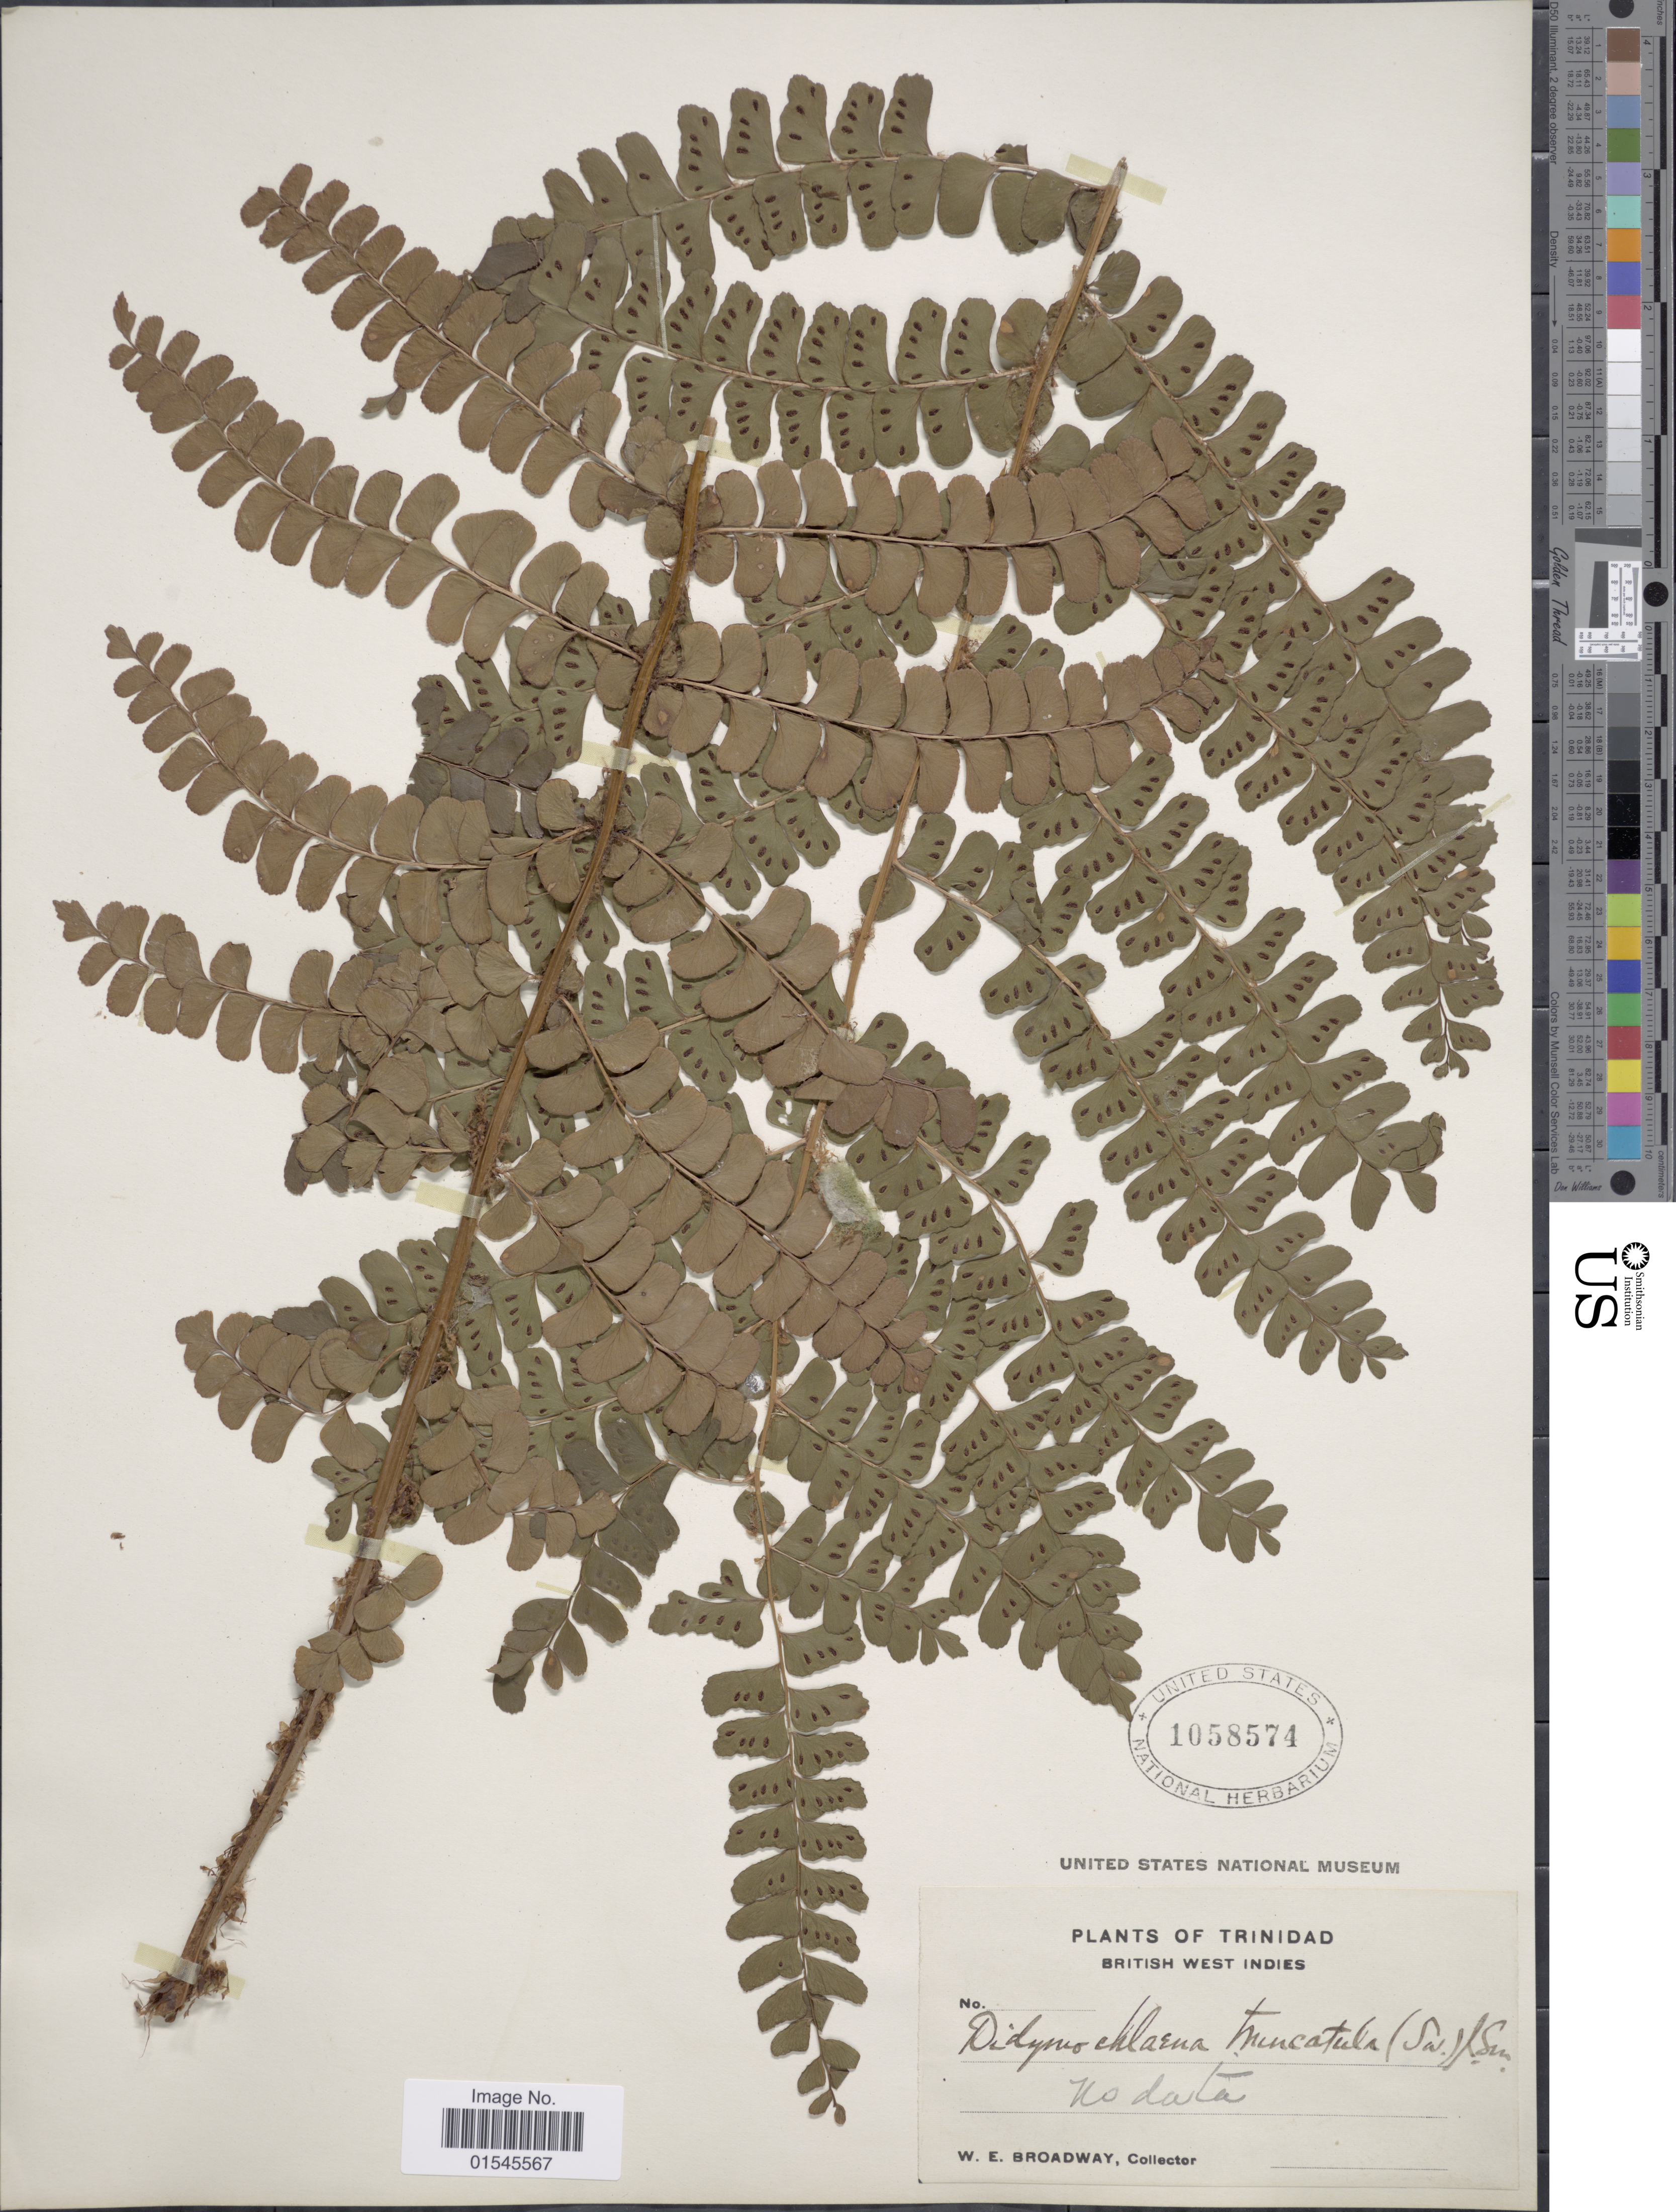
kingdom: Plantae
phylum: Tracheophyta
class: Polypodiopsida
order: Polypodiales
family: Didymochlaenaceae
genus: Didymochlaena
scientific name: Didymochlaena truncatula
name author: (Sw.) J. Sm.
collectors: W. E. Broadway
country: Trinidad and Tobago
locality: Trinidad, British West Indies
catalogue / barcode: US 1058574